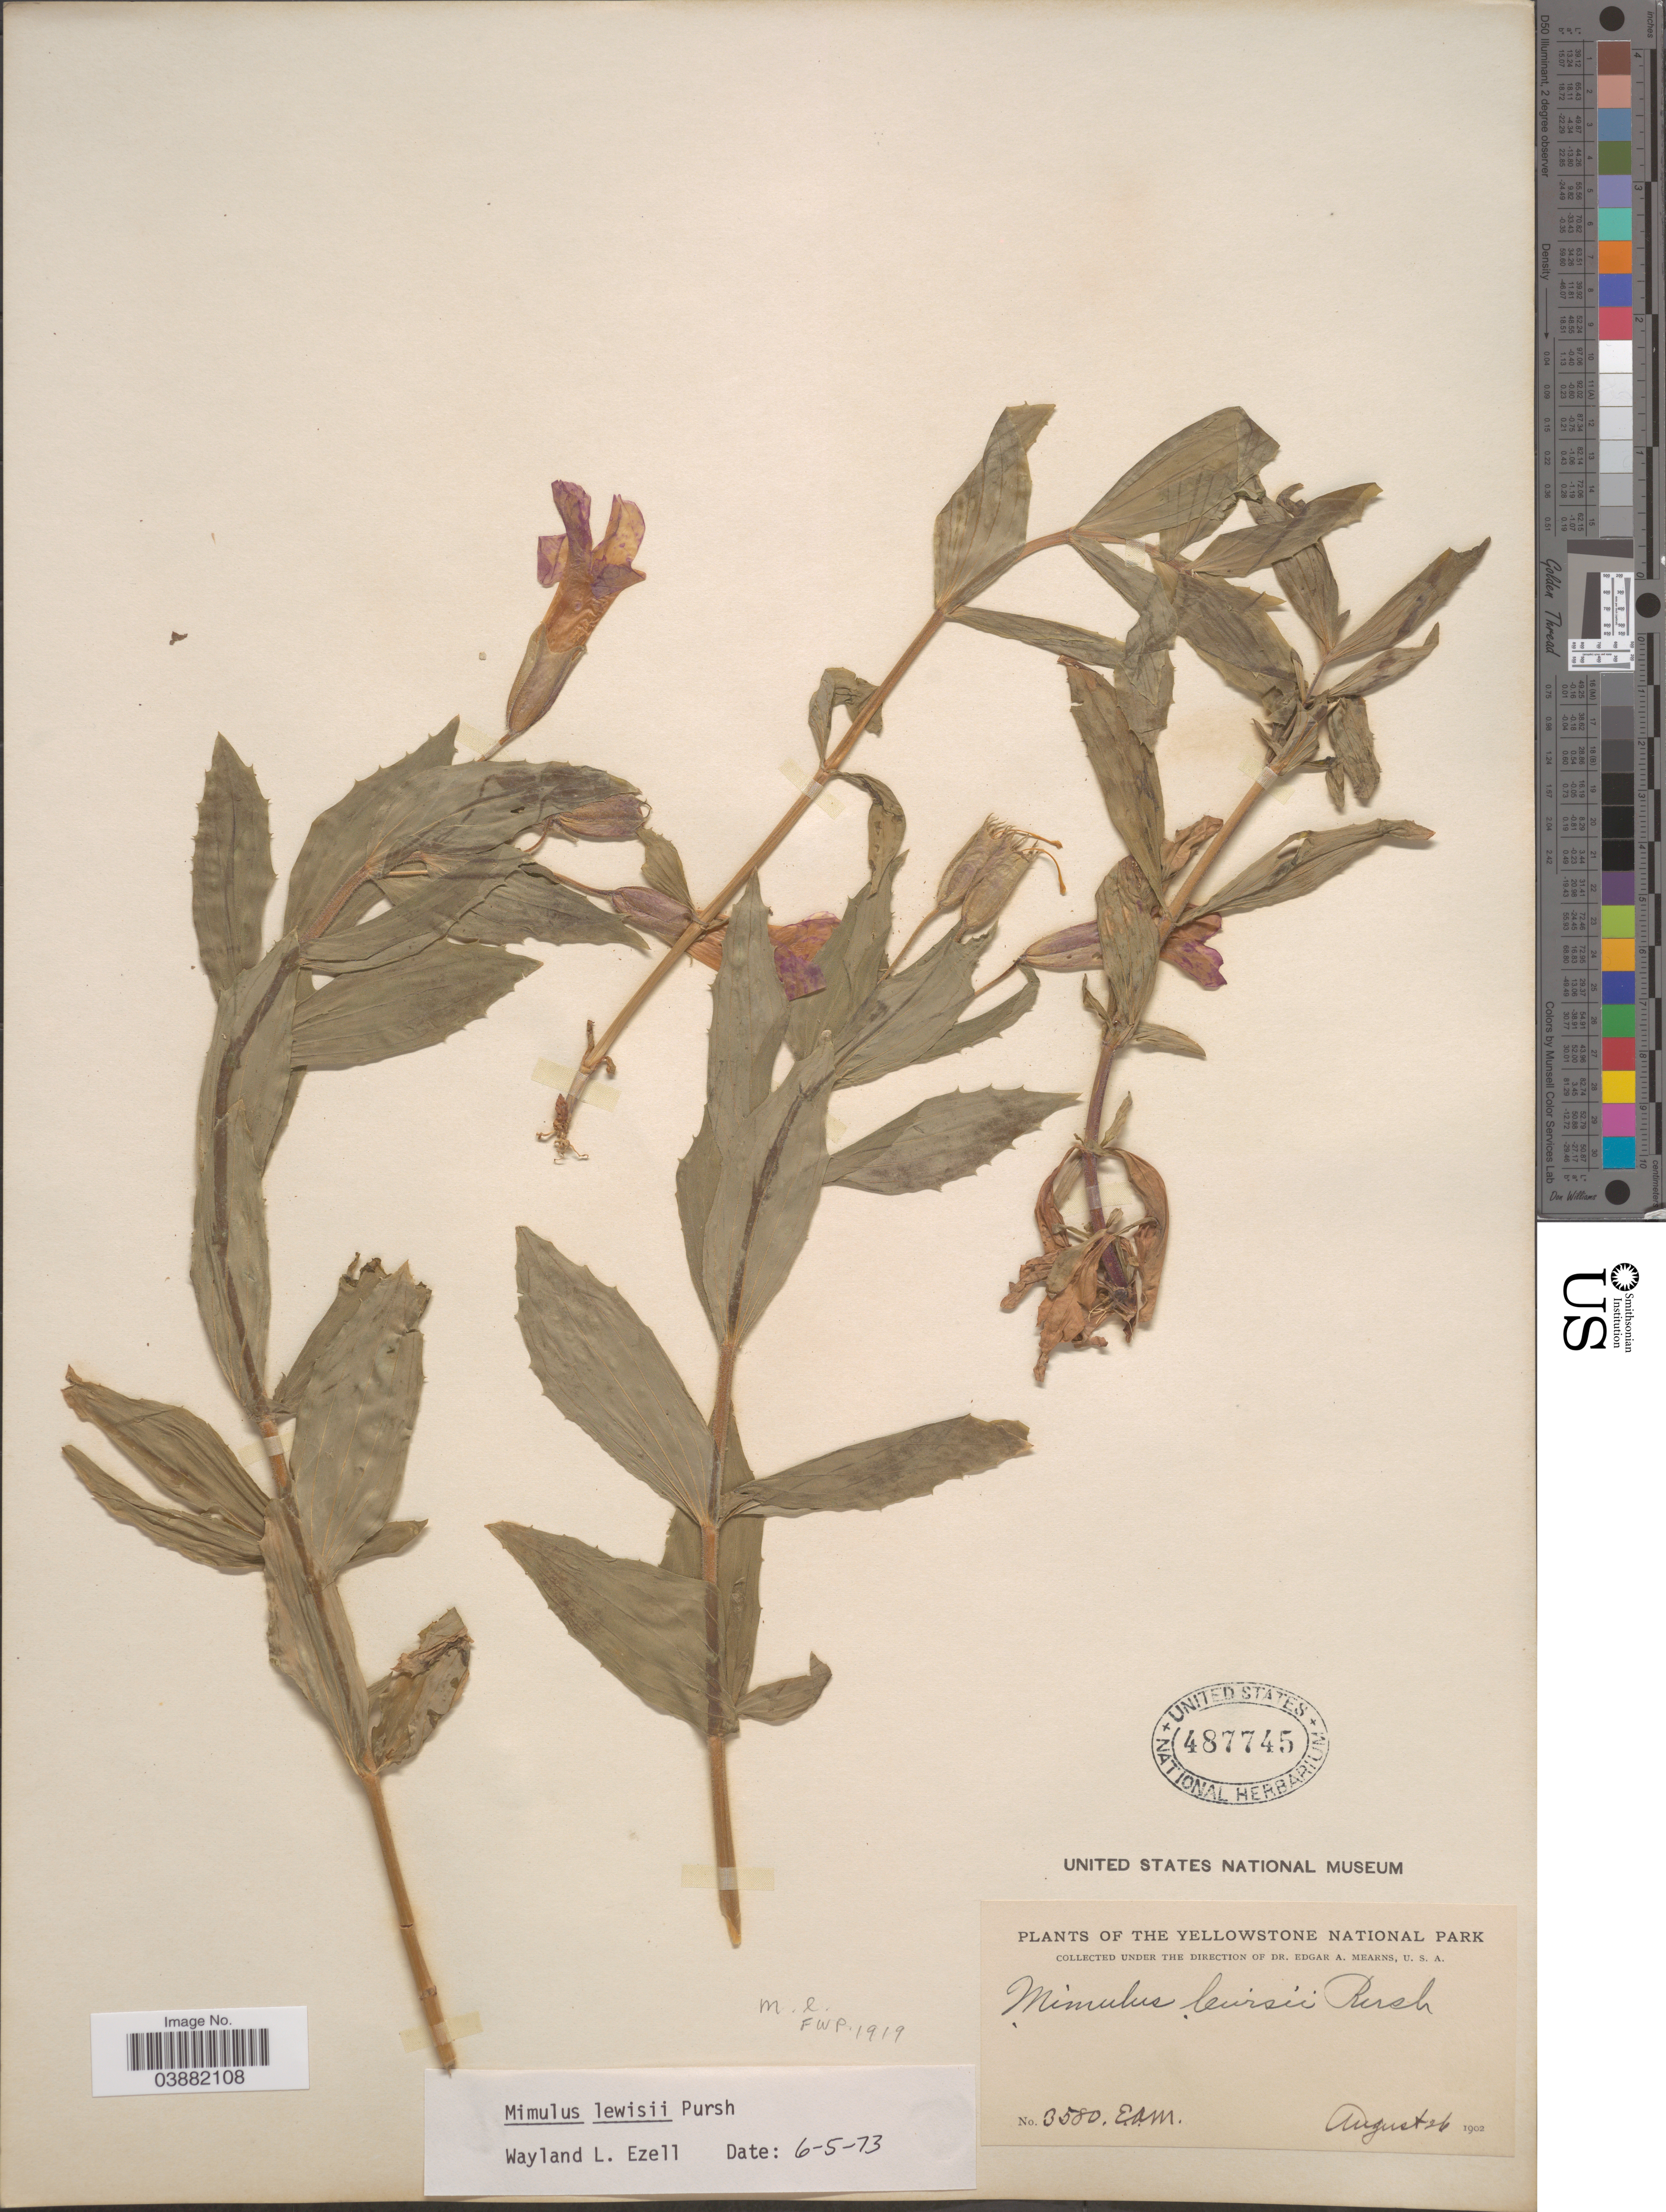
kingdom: Plantae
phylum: Tracheophyta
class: Magnoliopsida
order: Lamiales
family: Phrymaceae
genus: Mimulus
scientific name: Mimulus lewisii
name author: Pursh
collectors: E. A. Mearns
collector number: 3580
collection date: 1902-08-26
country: United States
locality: The Yellowstone National Park.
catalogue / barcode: US 487745